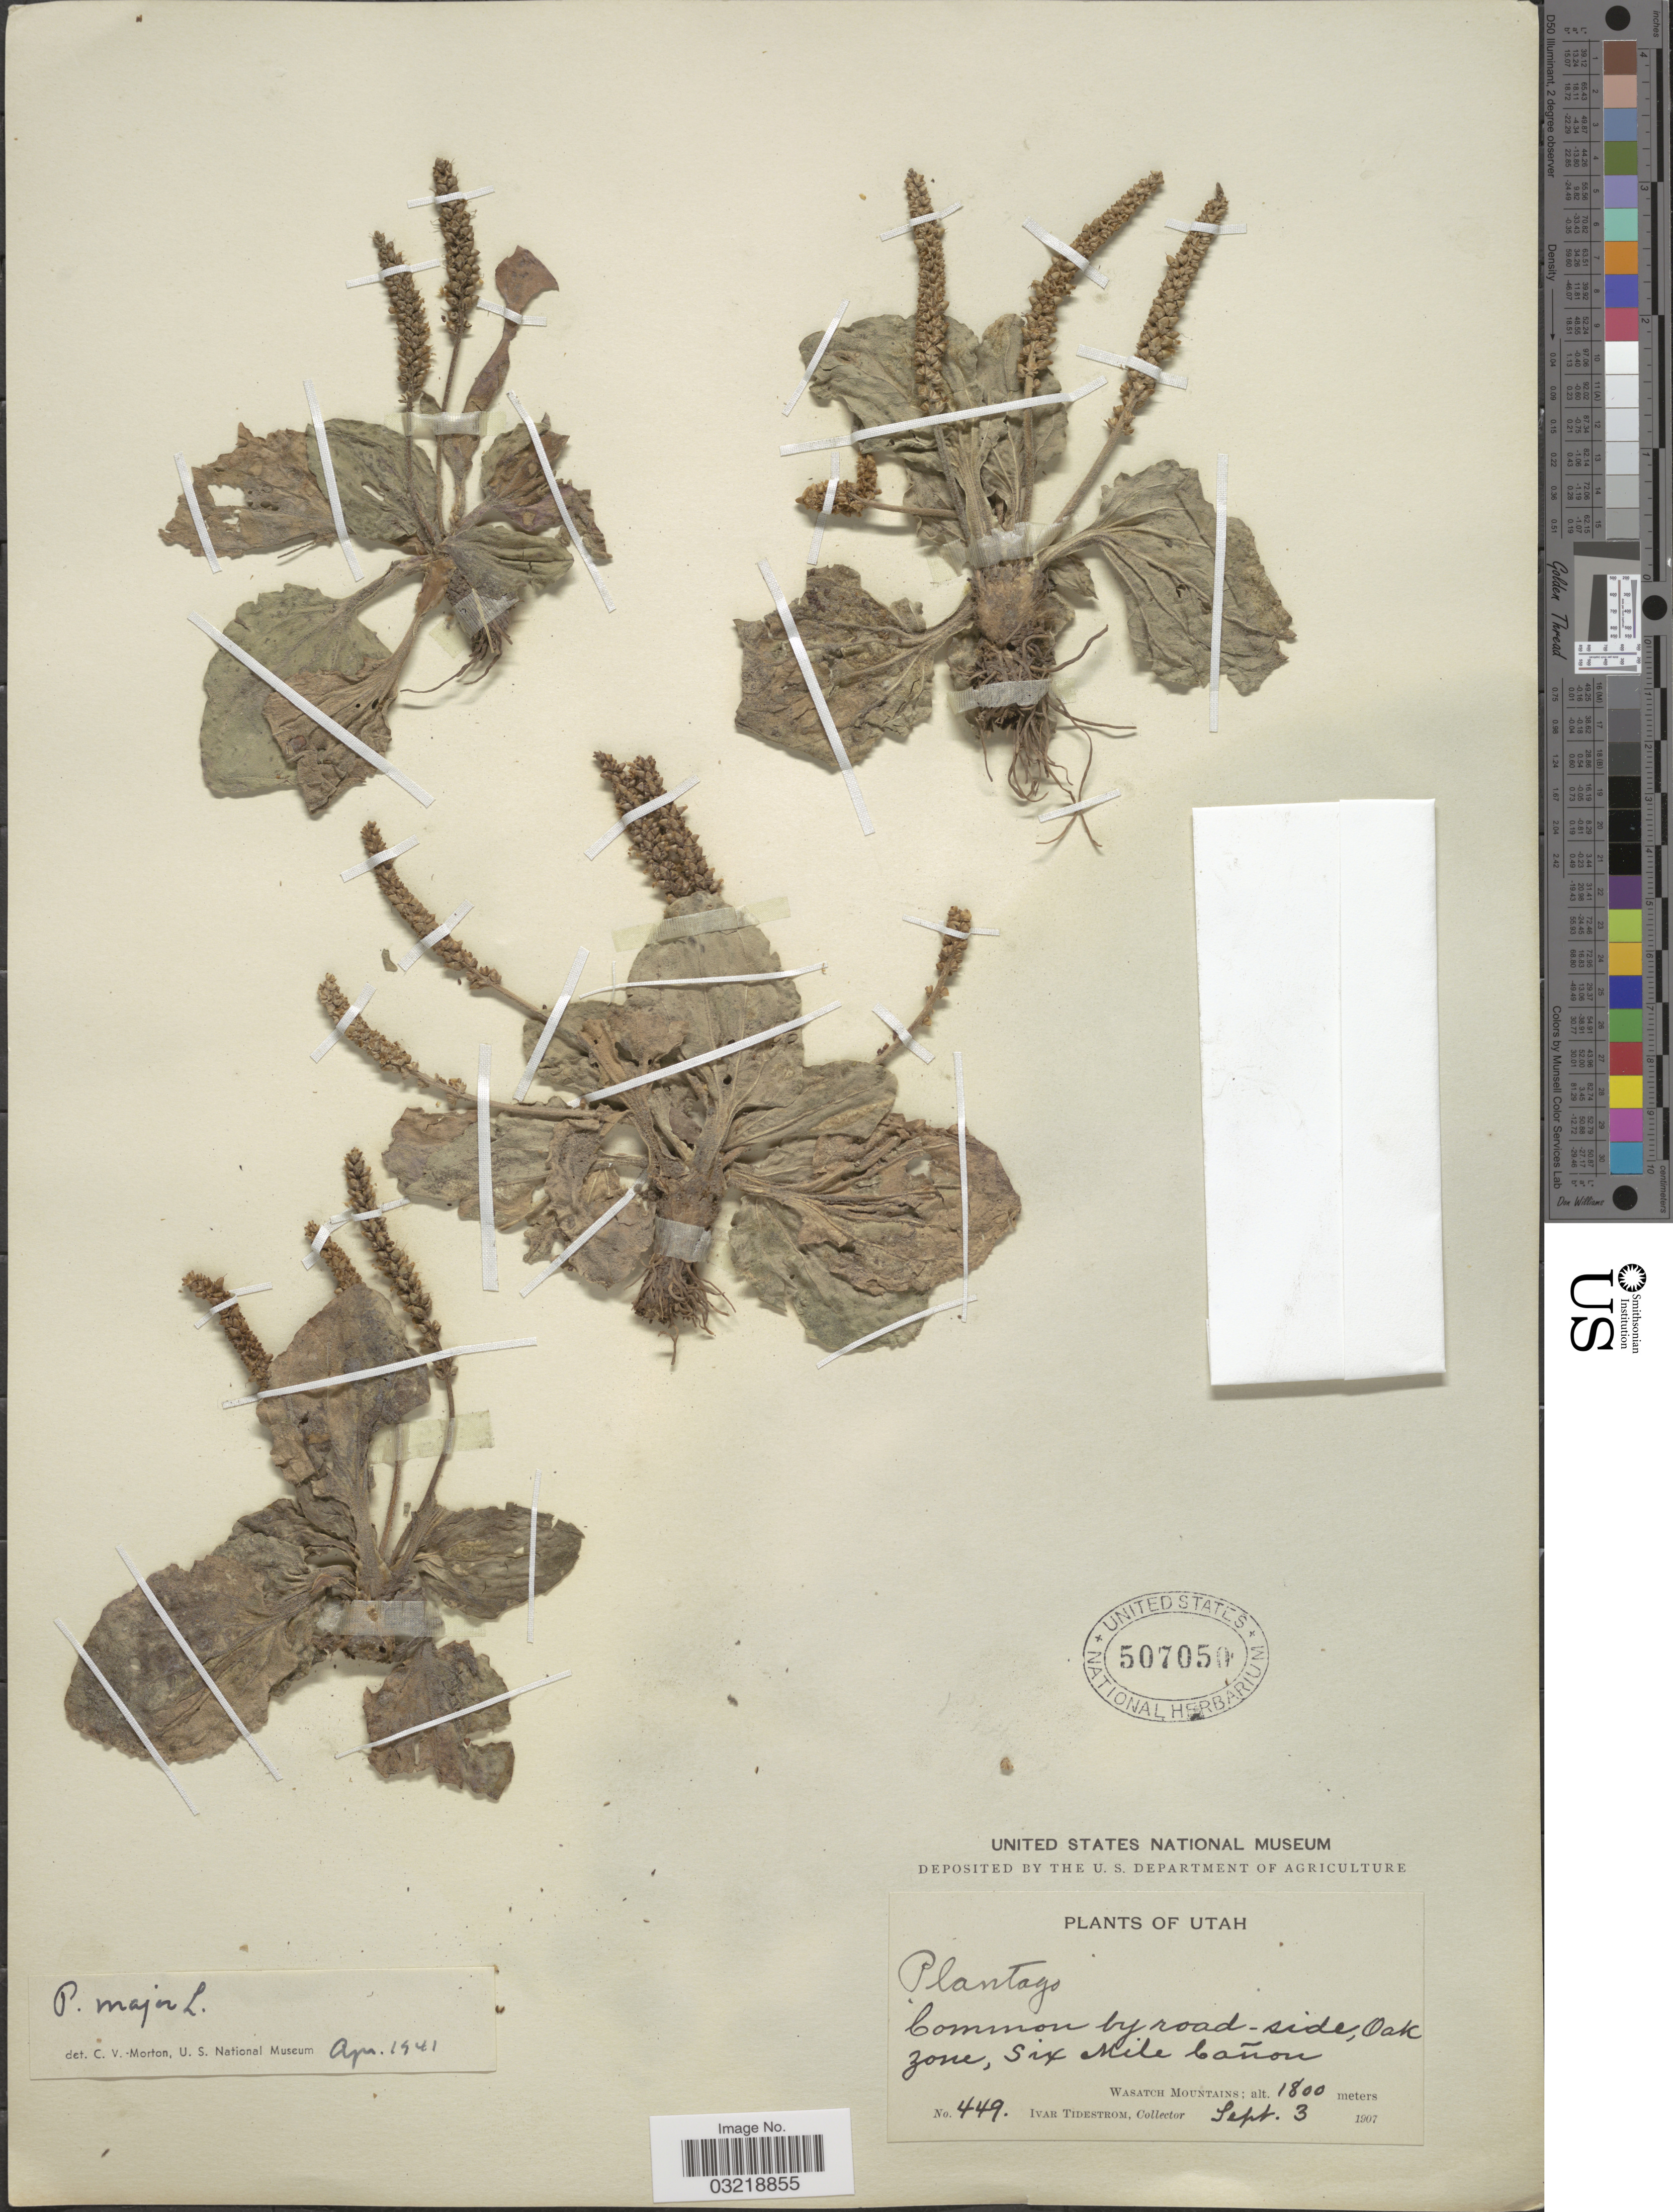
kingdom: Plantae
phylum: Tracheophyta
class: Magnoliopsida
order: Lamiales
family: Plantaginaceae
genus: Plantago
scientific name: Plantago major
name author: L.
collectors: I. F. Tidestrom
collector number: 449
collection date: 1907-09-03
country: United States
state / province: Utah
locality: Common by road-side, Oak zone, Six Mile Cañon. Wasatch Mountains.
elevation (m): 1800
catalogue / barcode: US 507050